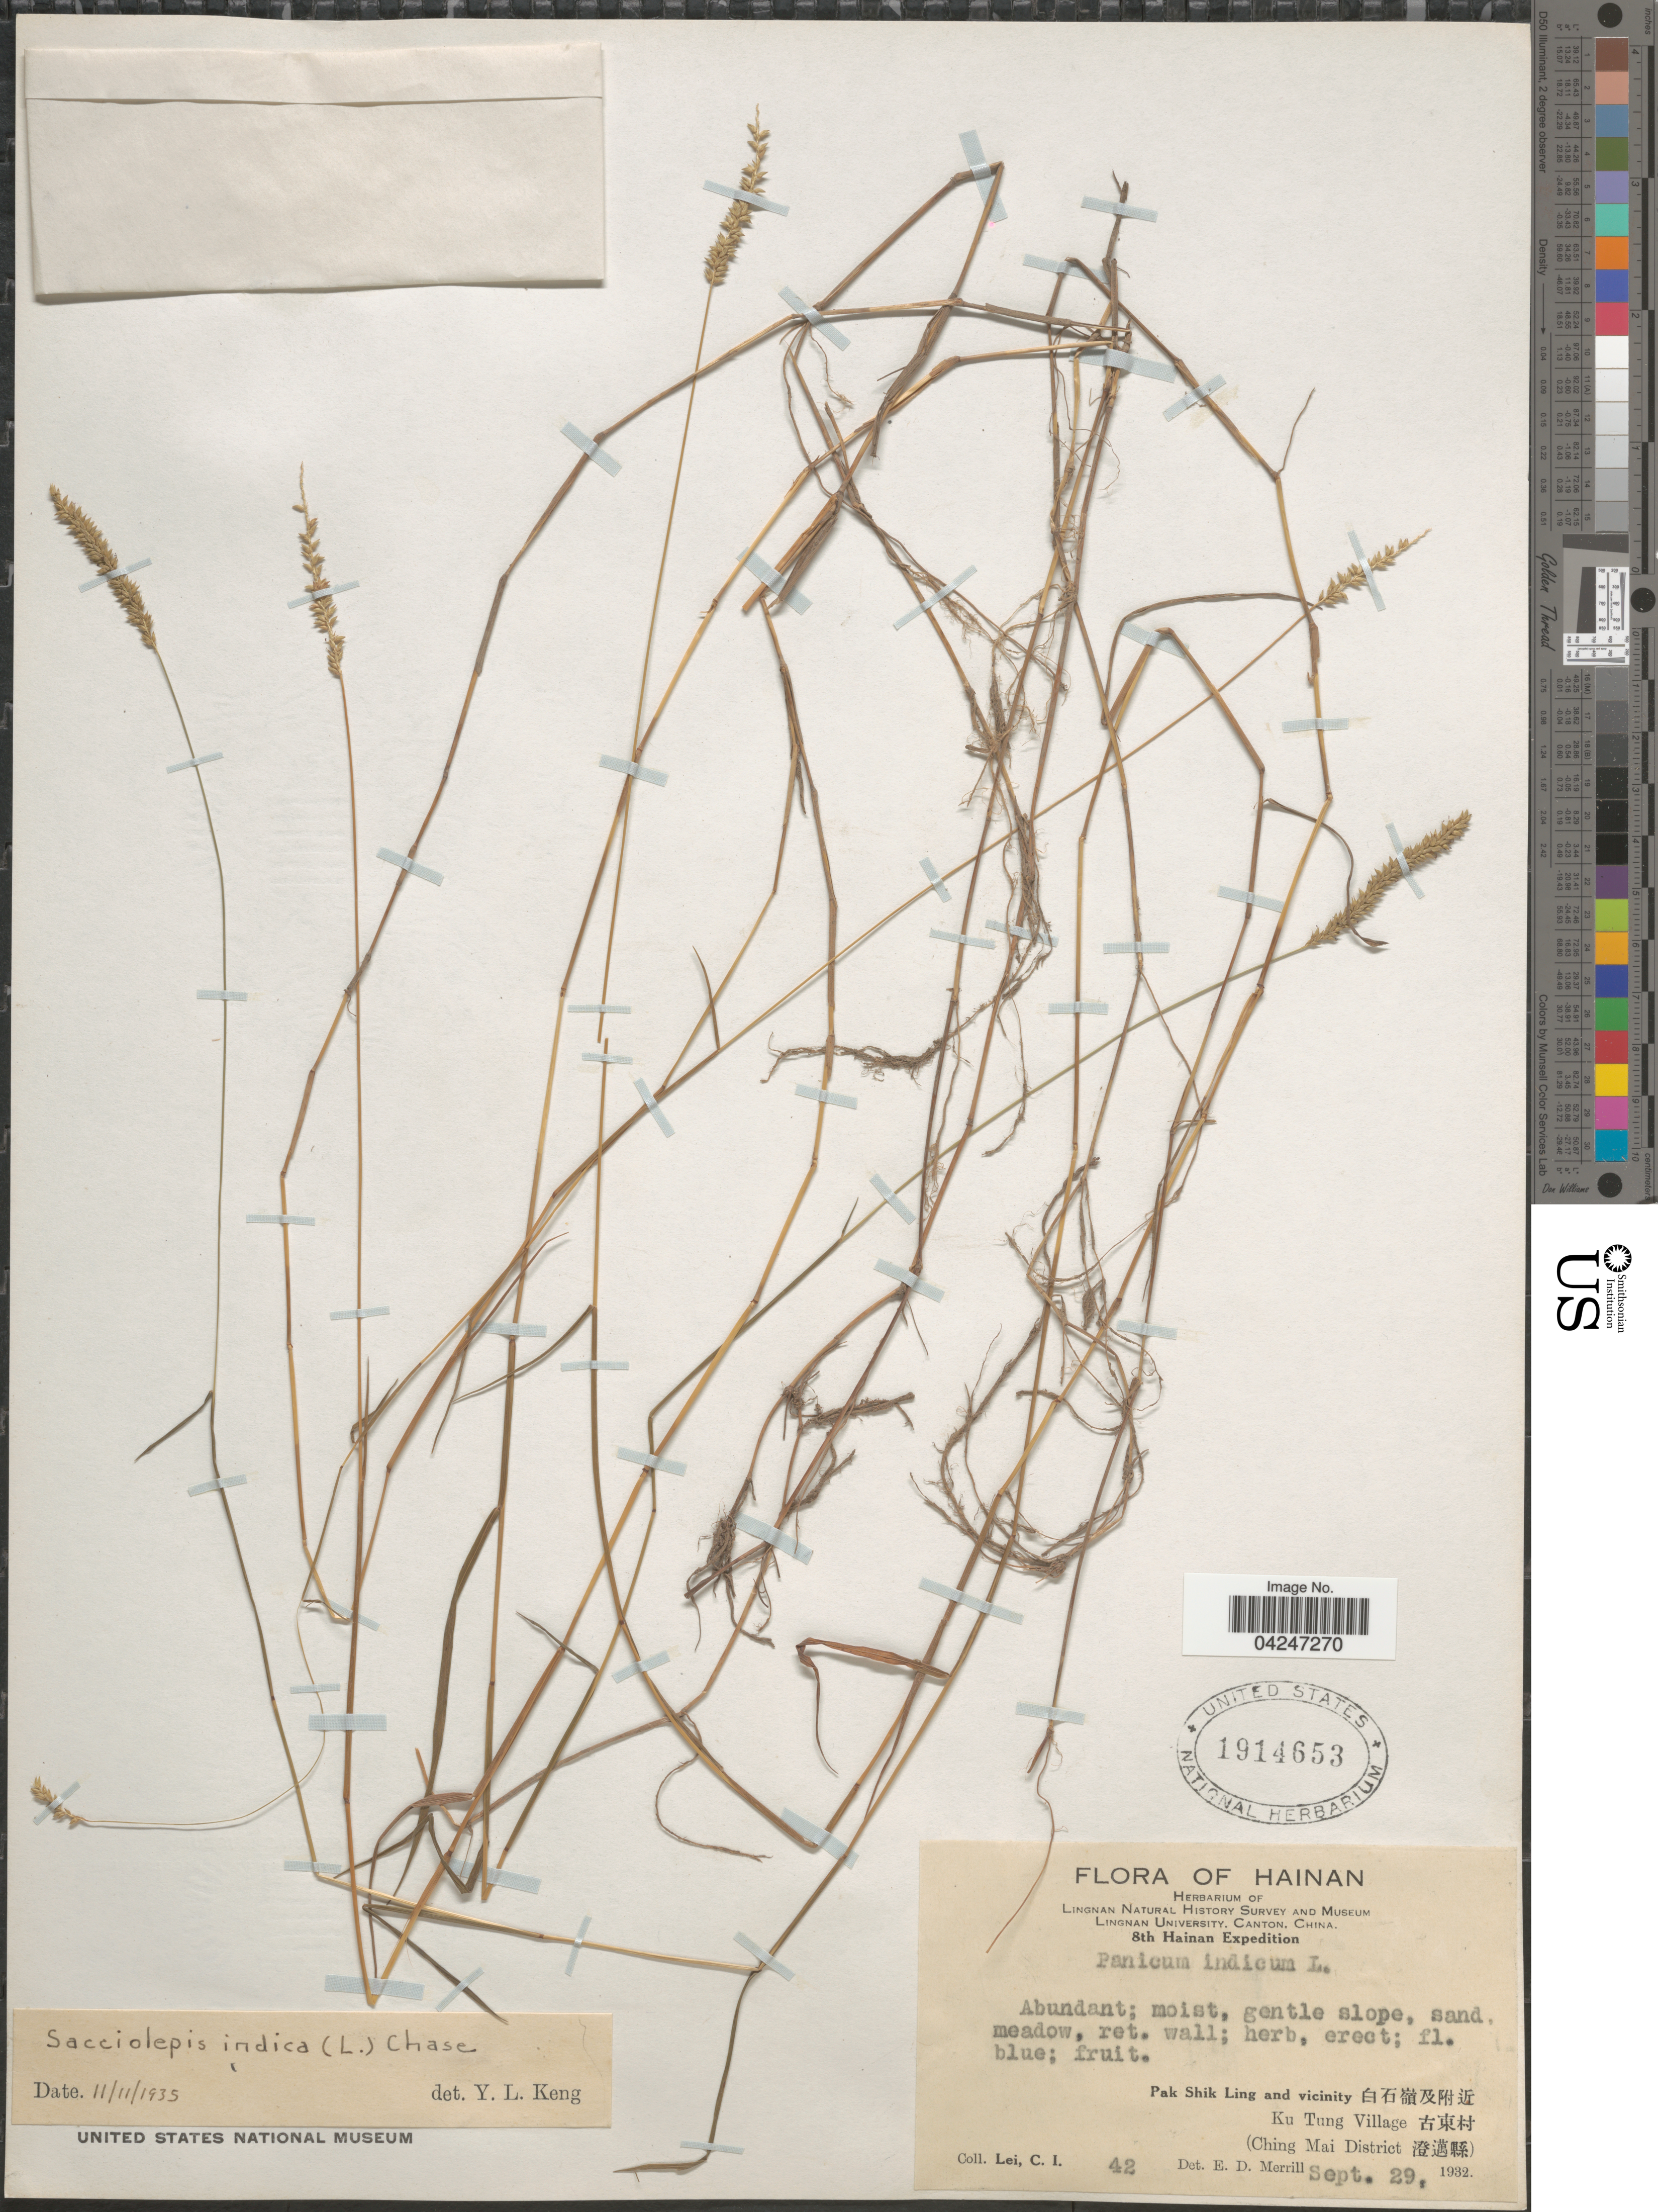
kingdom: Plantae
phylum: Tracheophyta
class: Liliopsida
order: Poales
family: Poaceae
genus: Sacciolepis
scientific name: Sacciolepis indica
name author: (L.) Chase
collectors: C. I. Lei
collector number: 42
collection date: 1932-09-29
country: China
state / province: Hainan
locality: Lingnan Natural History Survey and Museum. 8th Hainan Expedition. Pak Shik Ling and vicinity X. Ku Tung Village X. (Ching Mai District X).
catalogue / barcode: US 1914653